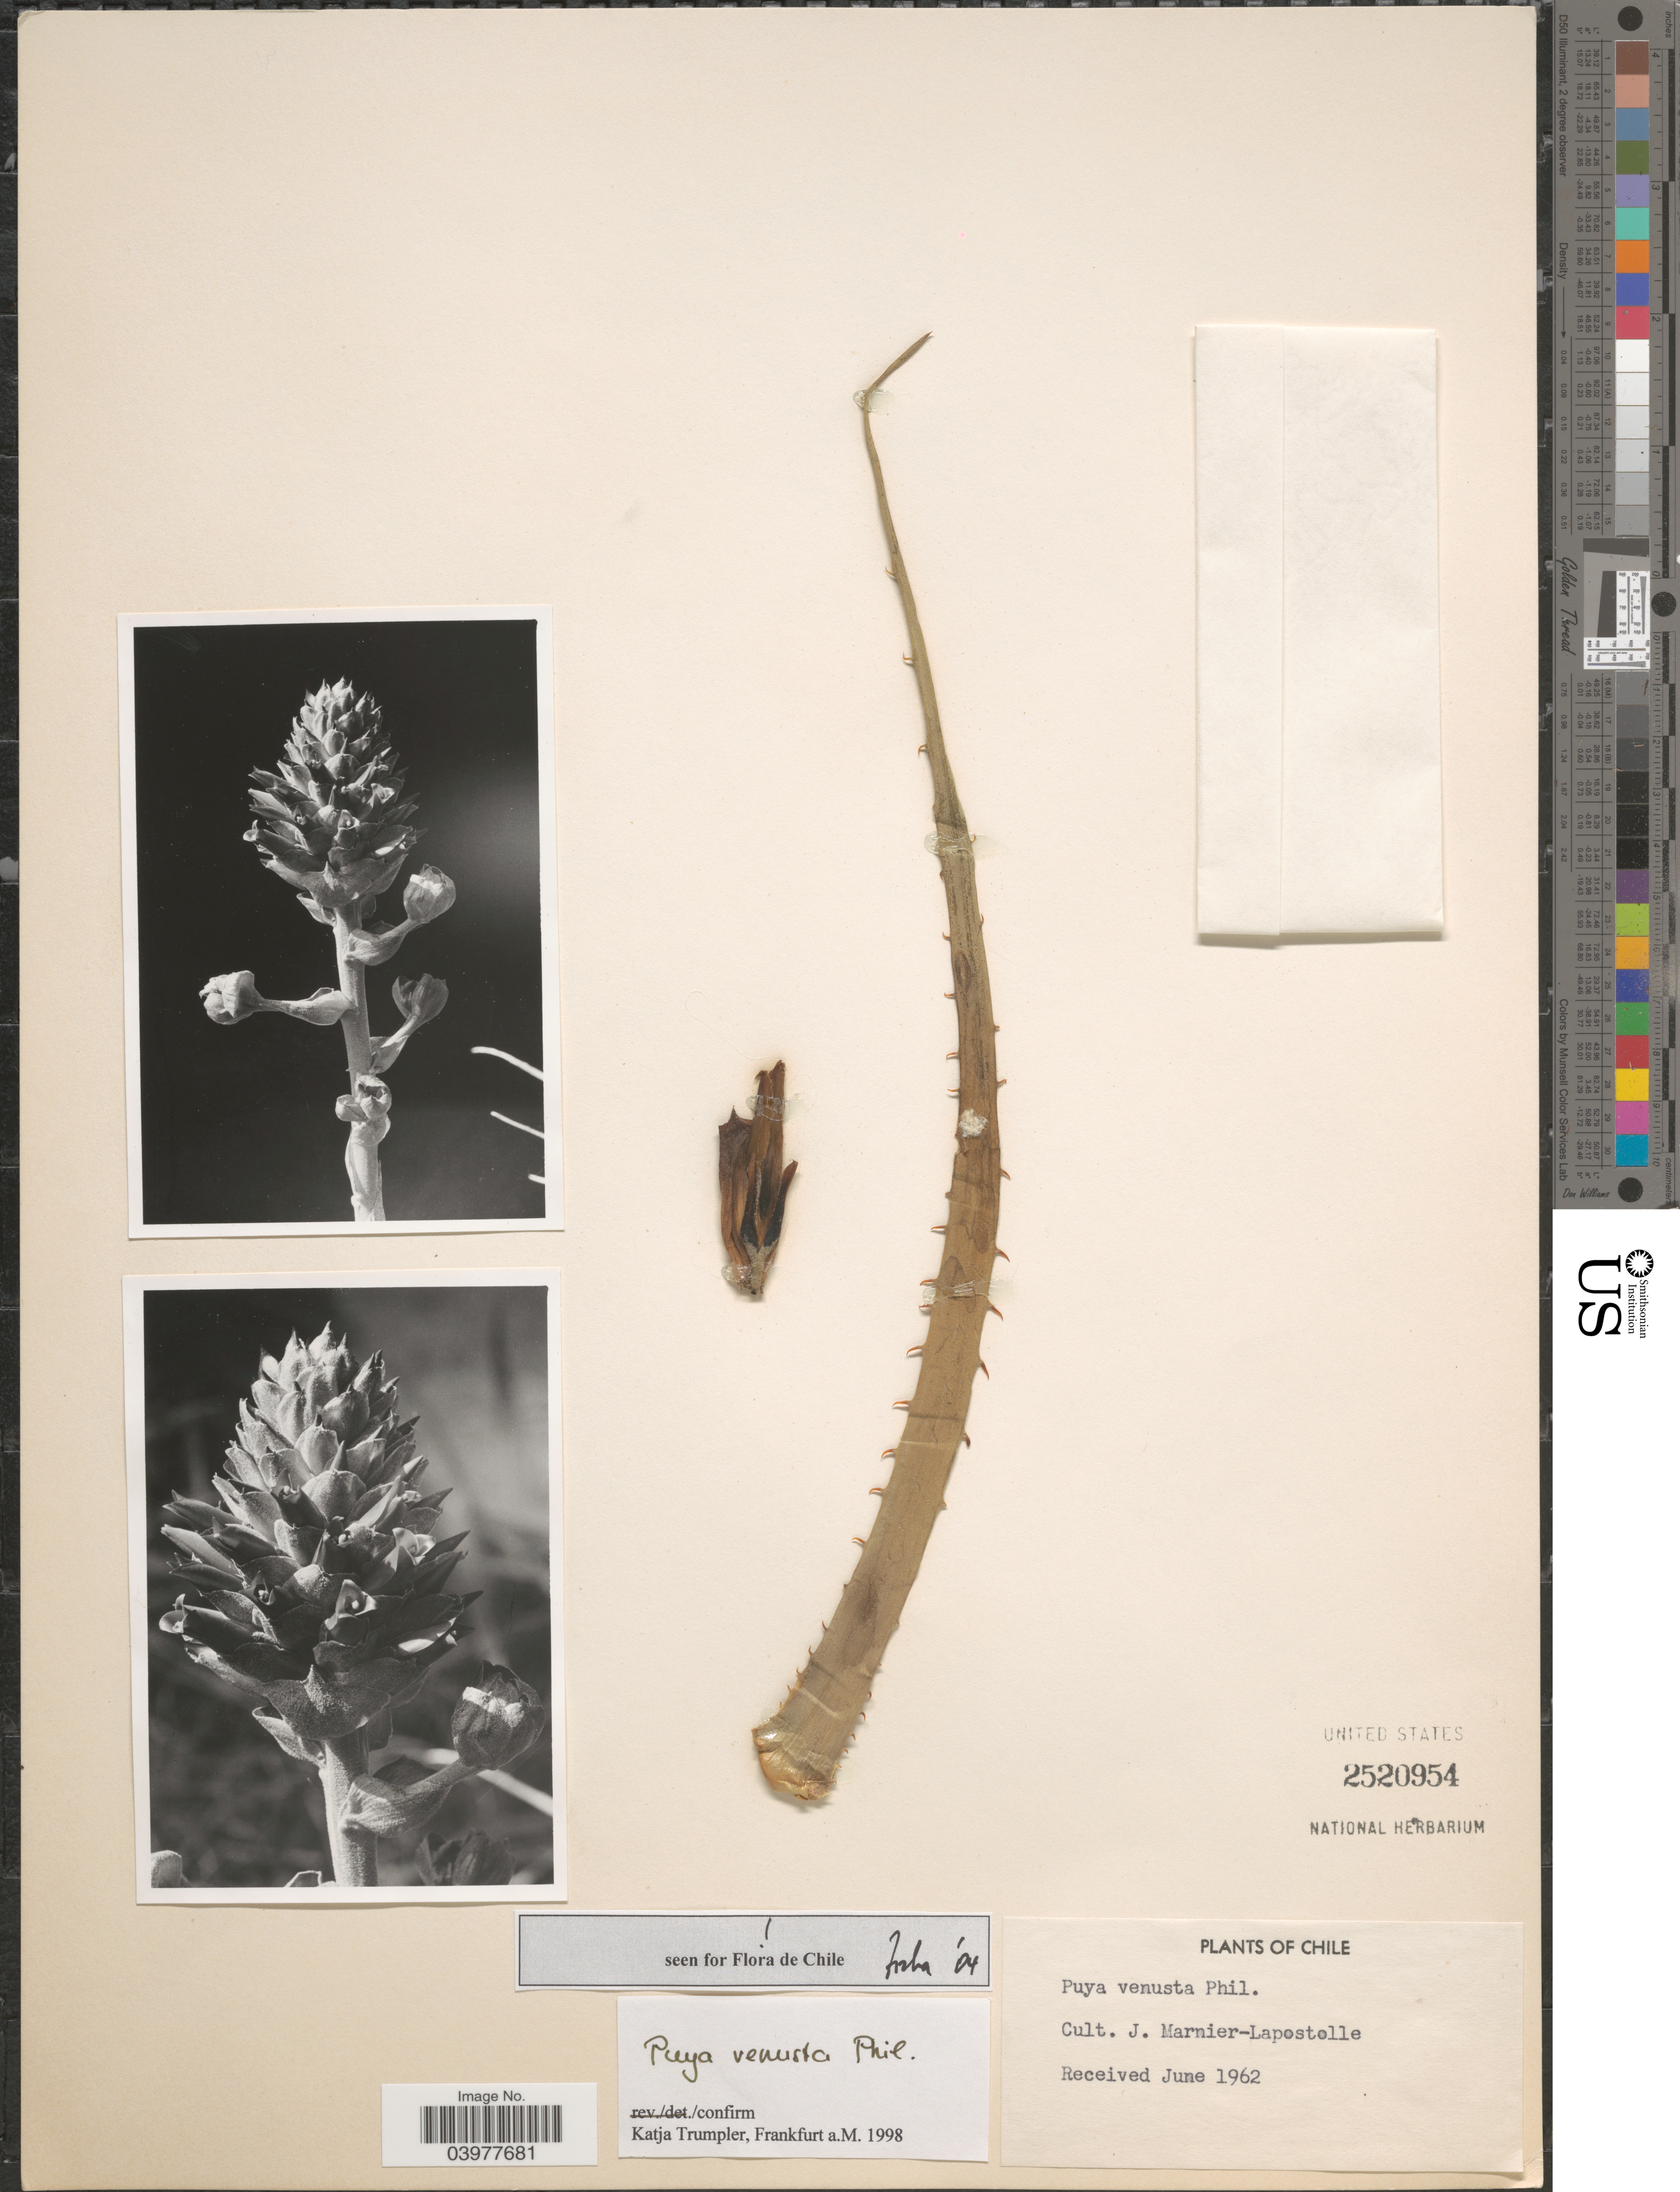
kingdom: Plantae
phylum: Tracheophyta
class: Liliopsida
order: Poales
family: Bromeliaceae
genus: Puya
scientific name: Puya venusta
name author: Phil.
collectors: J. Marnier-Lapostolle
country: Chile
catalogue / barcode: US 2520954